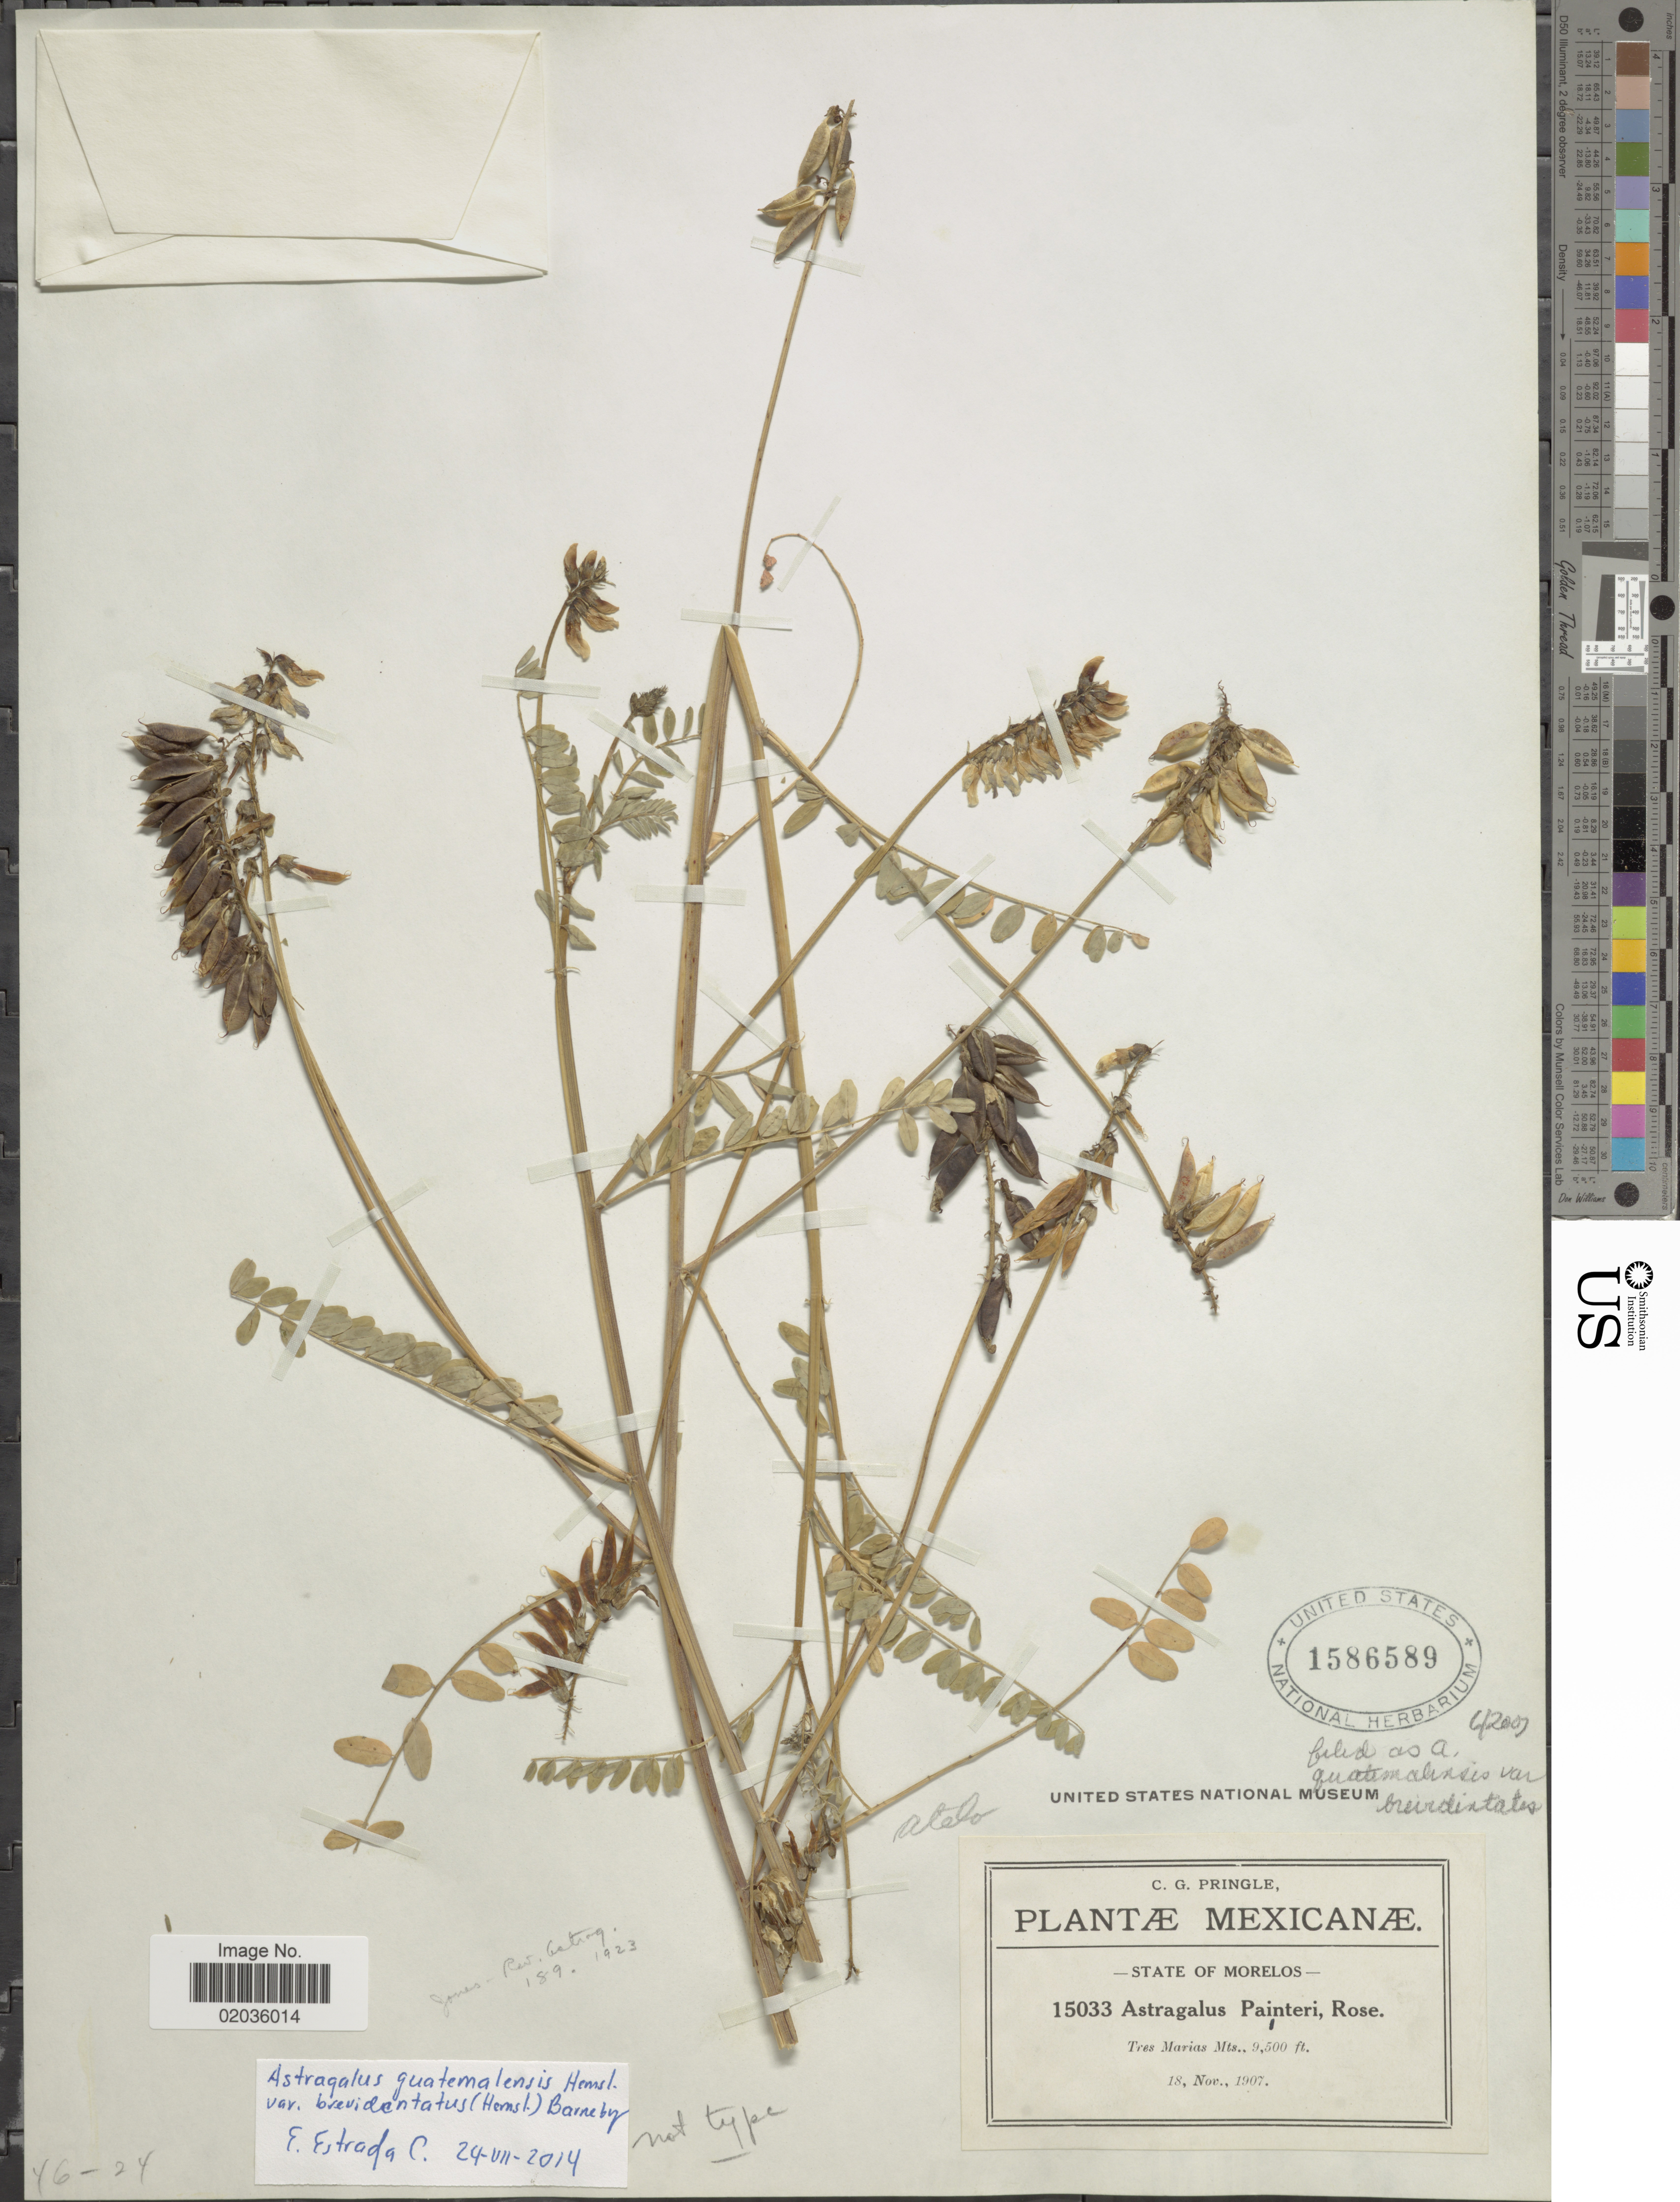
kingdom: Plantae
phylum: Tracheophyta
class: Magnoliopsida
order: Fabales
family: Fabaceae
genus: Astragalus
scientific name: Astragalus guatemalensis var. brevidentatus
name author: (Hemsl.) Barneby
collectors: C. G. Pringle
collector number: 15033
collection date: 1907-11-18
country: Mexico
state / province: Morelos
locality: State of Morelos. Tres Marias mTs.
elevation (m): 2896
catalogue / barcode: US 158689